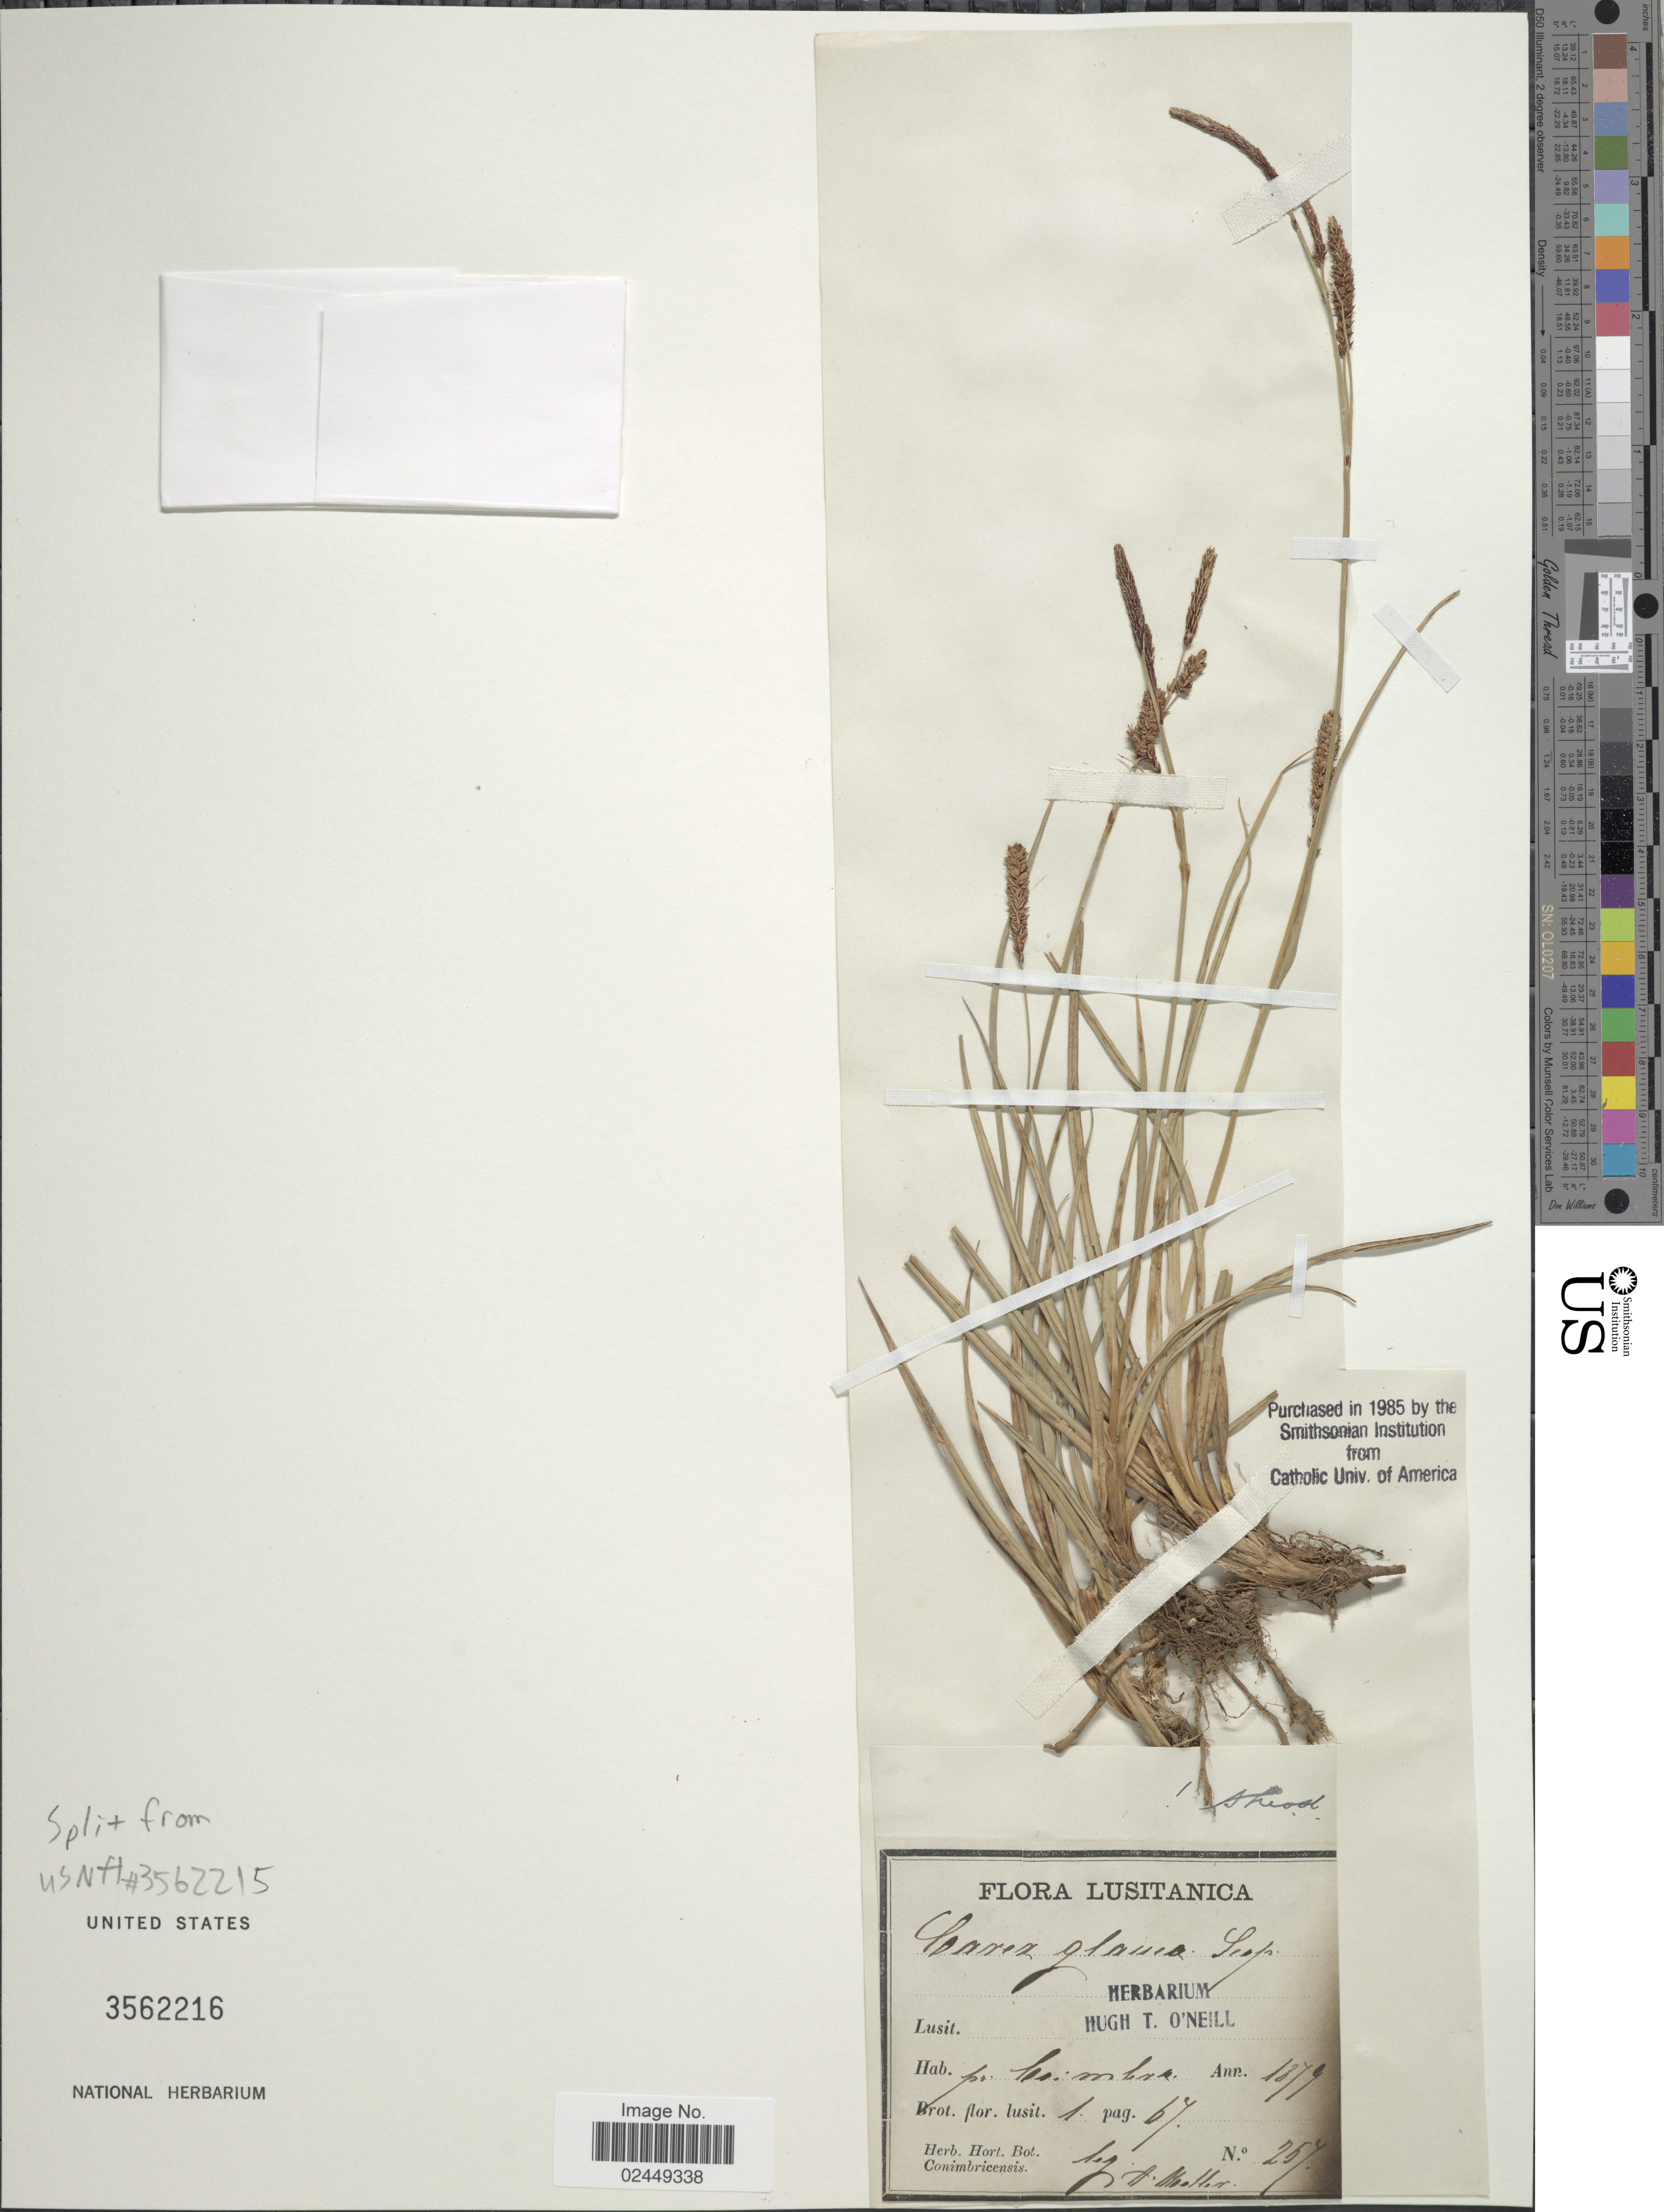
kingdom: Plantae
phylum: Tracheophyta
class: Liliopsida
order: Poales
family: Cyperaceae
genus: Carex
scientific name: Carex flacca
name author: Schreb.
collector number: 257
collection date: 1879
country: Portugal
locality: Lusitanica, pr. Coimbra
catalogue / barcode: US 3562216